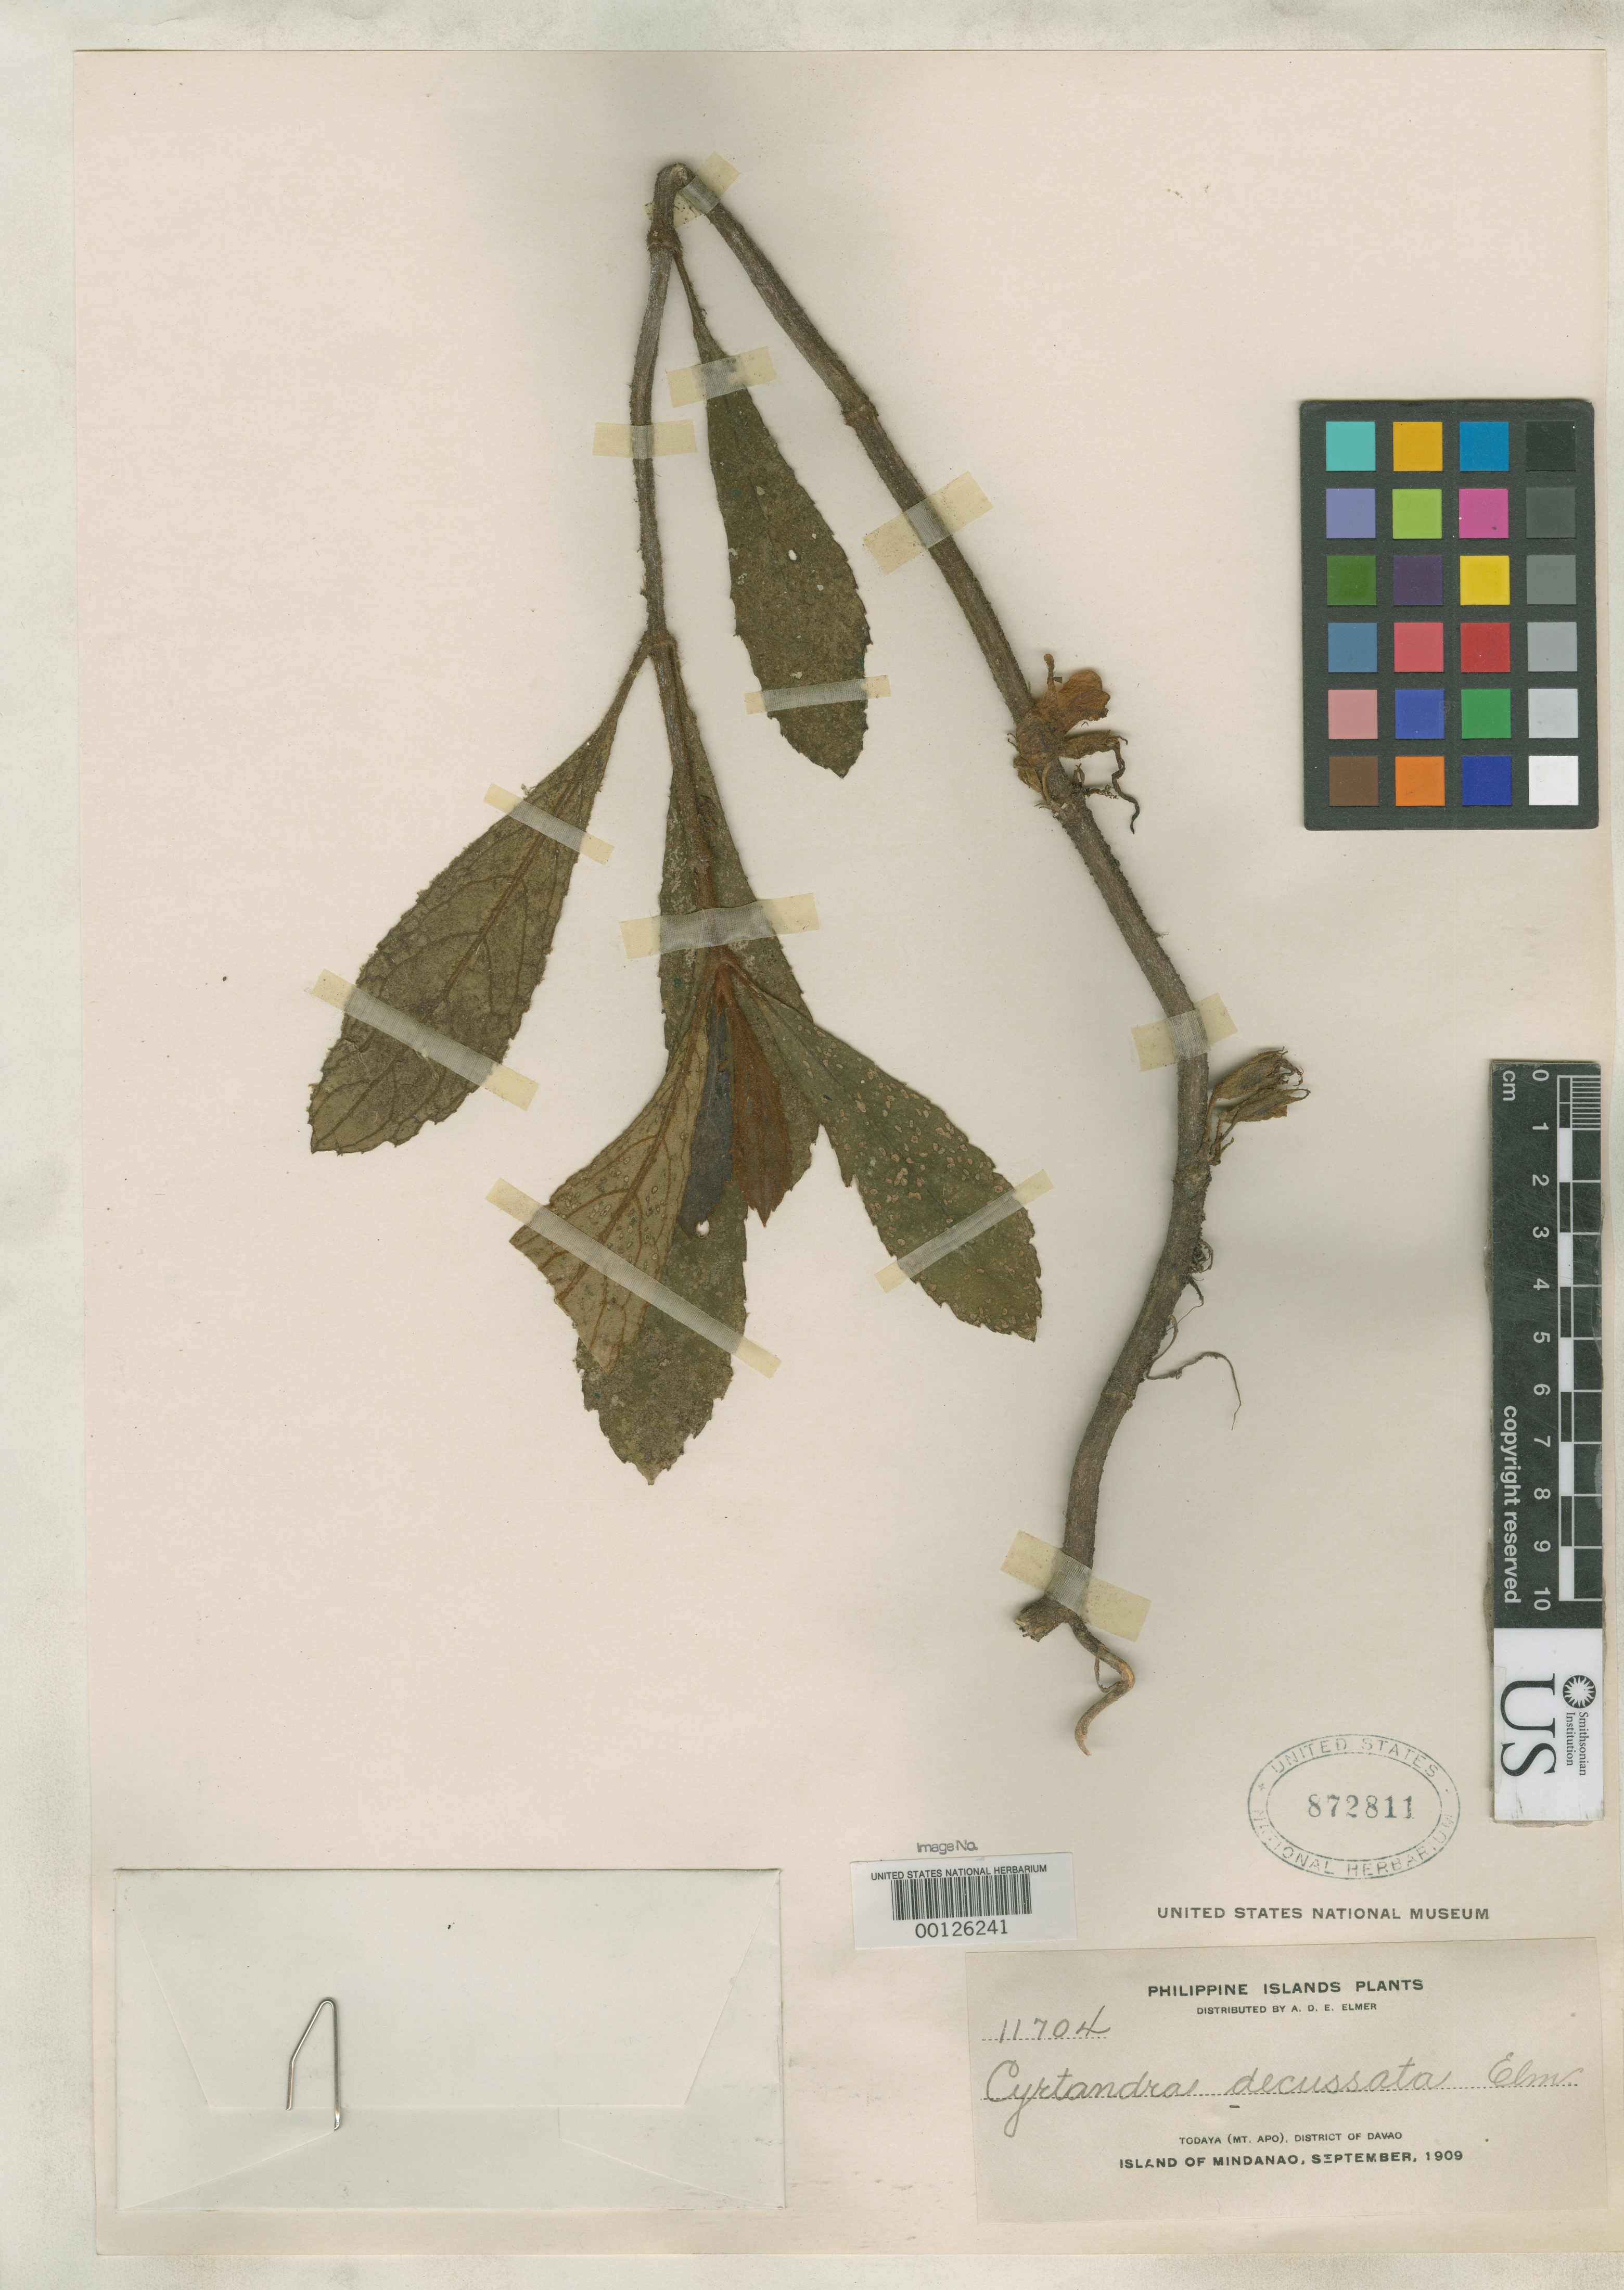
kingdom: Plantae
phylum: Tracheophyta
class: Magnoliopsida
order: Lamiales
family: Gesneriaceae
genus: Cyrtandra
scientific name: Cyrtandra decussata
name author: Elmer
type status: Isolectotype; Type Collection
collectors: A. D. E. Elmer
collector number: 11704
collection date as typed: Sep 1909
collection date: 1909-09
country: Philippines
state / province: Davao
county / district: Davao del Sur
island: Mindanao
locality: Todaya (Mt. Apo).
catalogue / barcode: US 872811